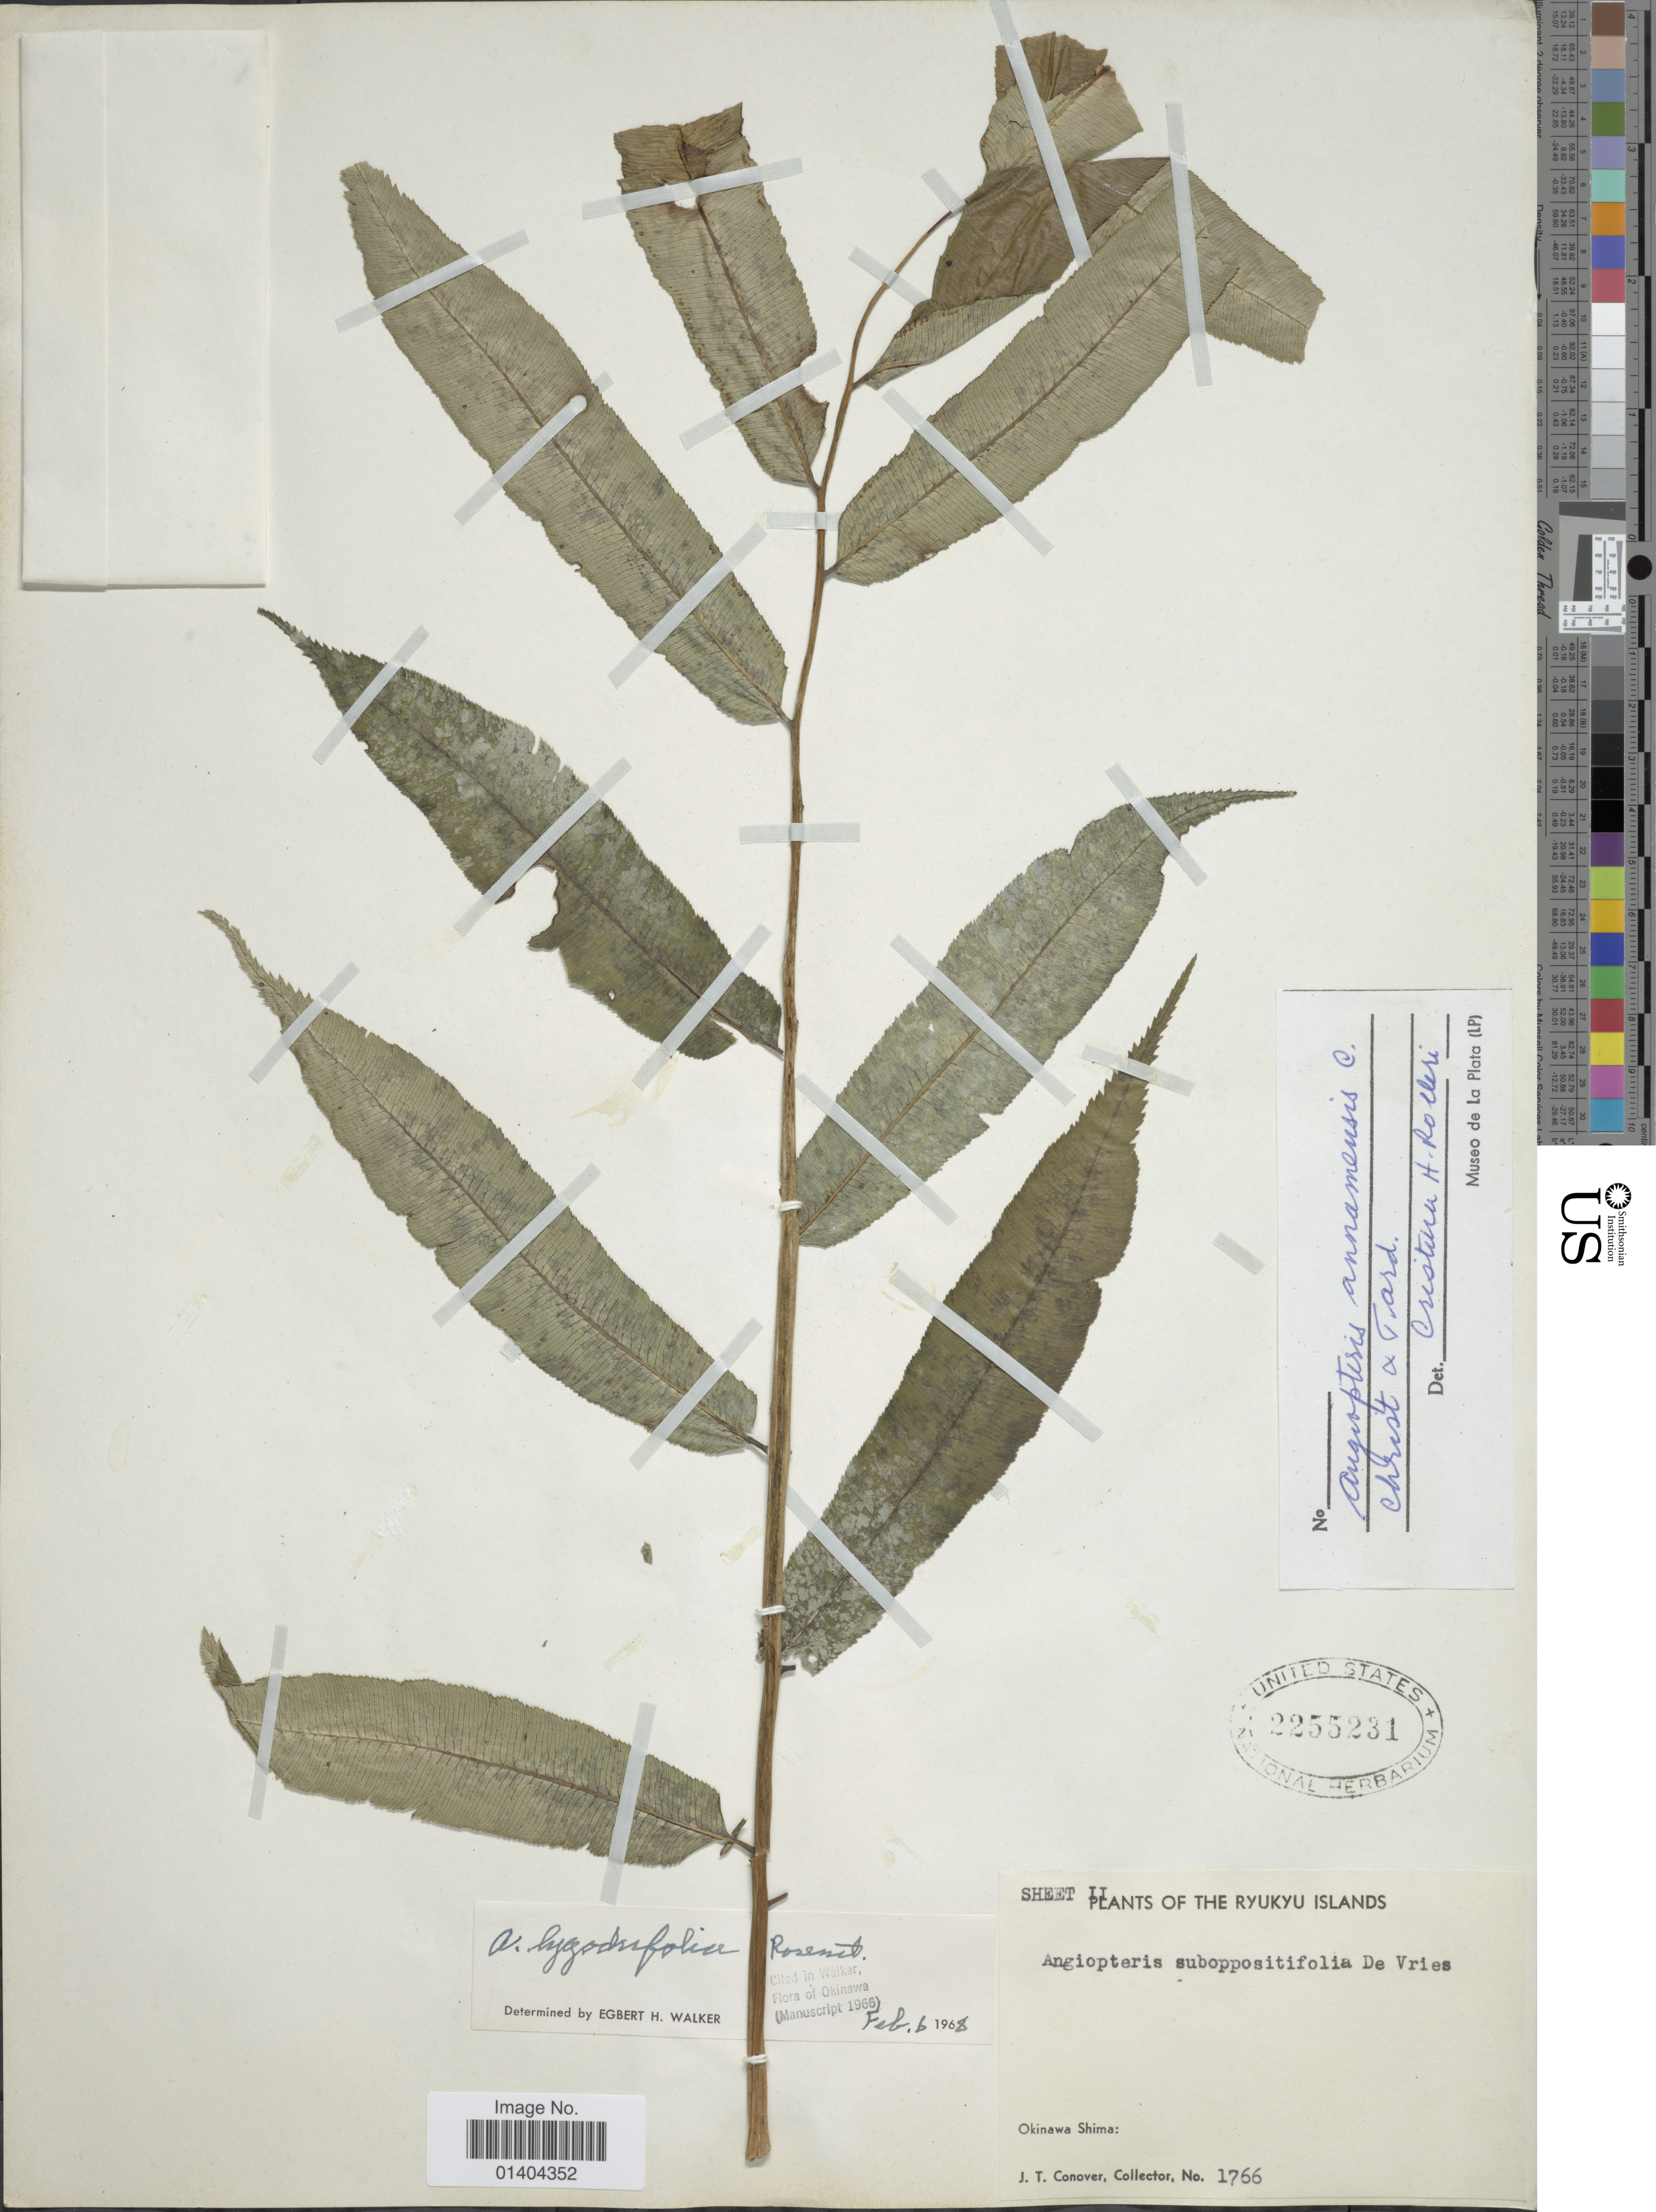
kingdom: Plantae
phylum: Tracheophyta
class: Polypodiopsida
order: Marattiales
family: Marattiaceae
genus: Angiopteris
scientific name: Angiopteris annamensis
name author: C. Chr. & Tardieu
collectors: J. T. Conover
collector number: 1766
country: Japan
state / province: Okinawa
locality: Ryukyu islands, Okinawa Shima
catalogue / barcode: US 2255231